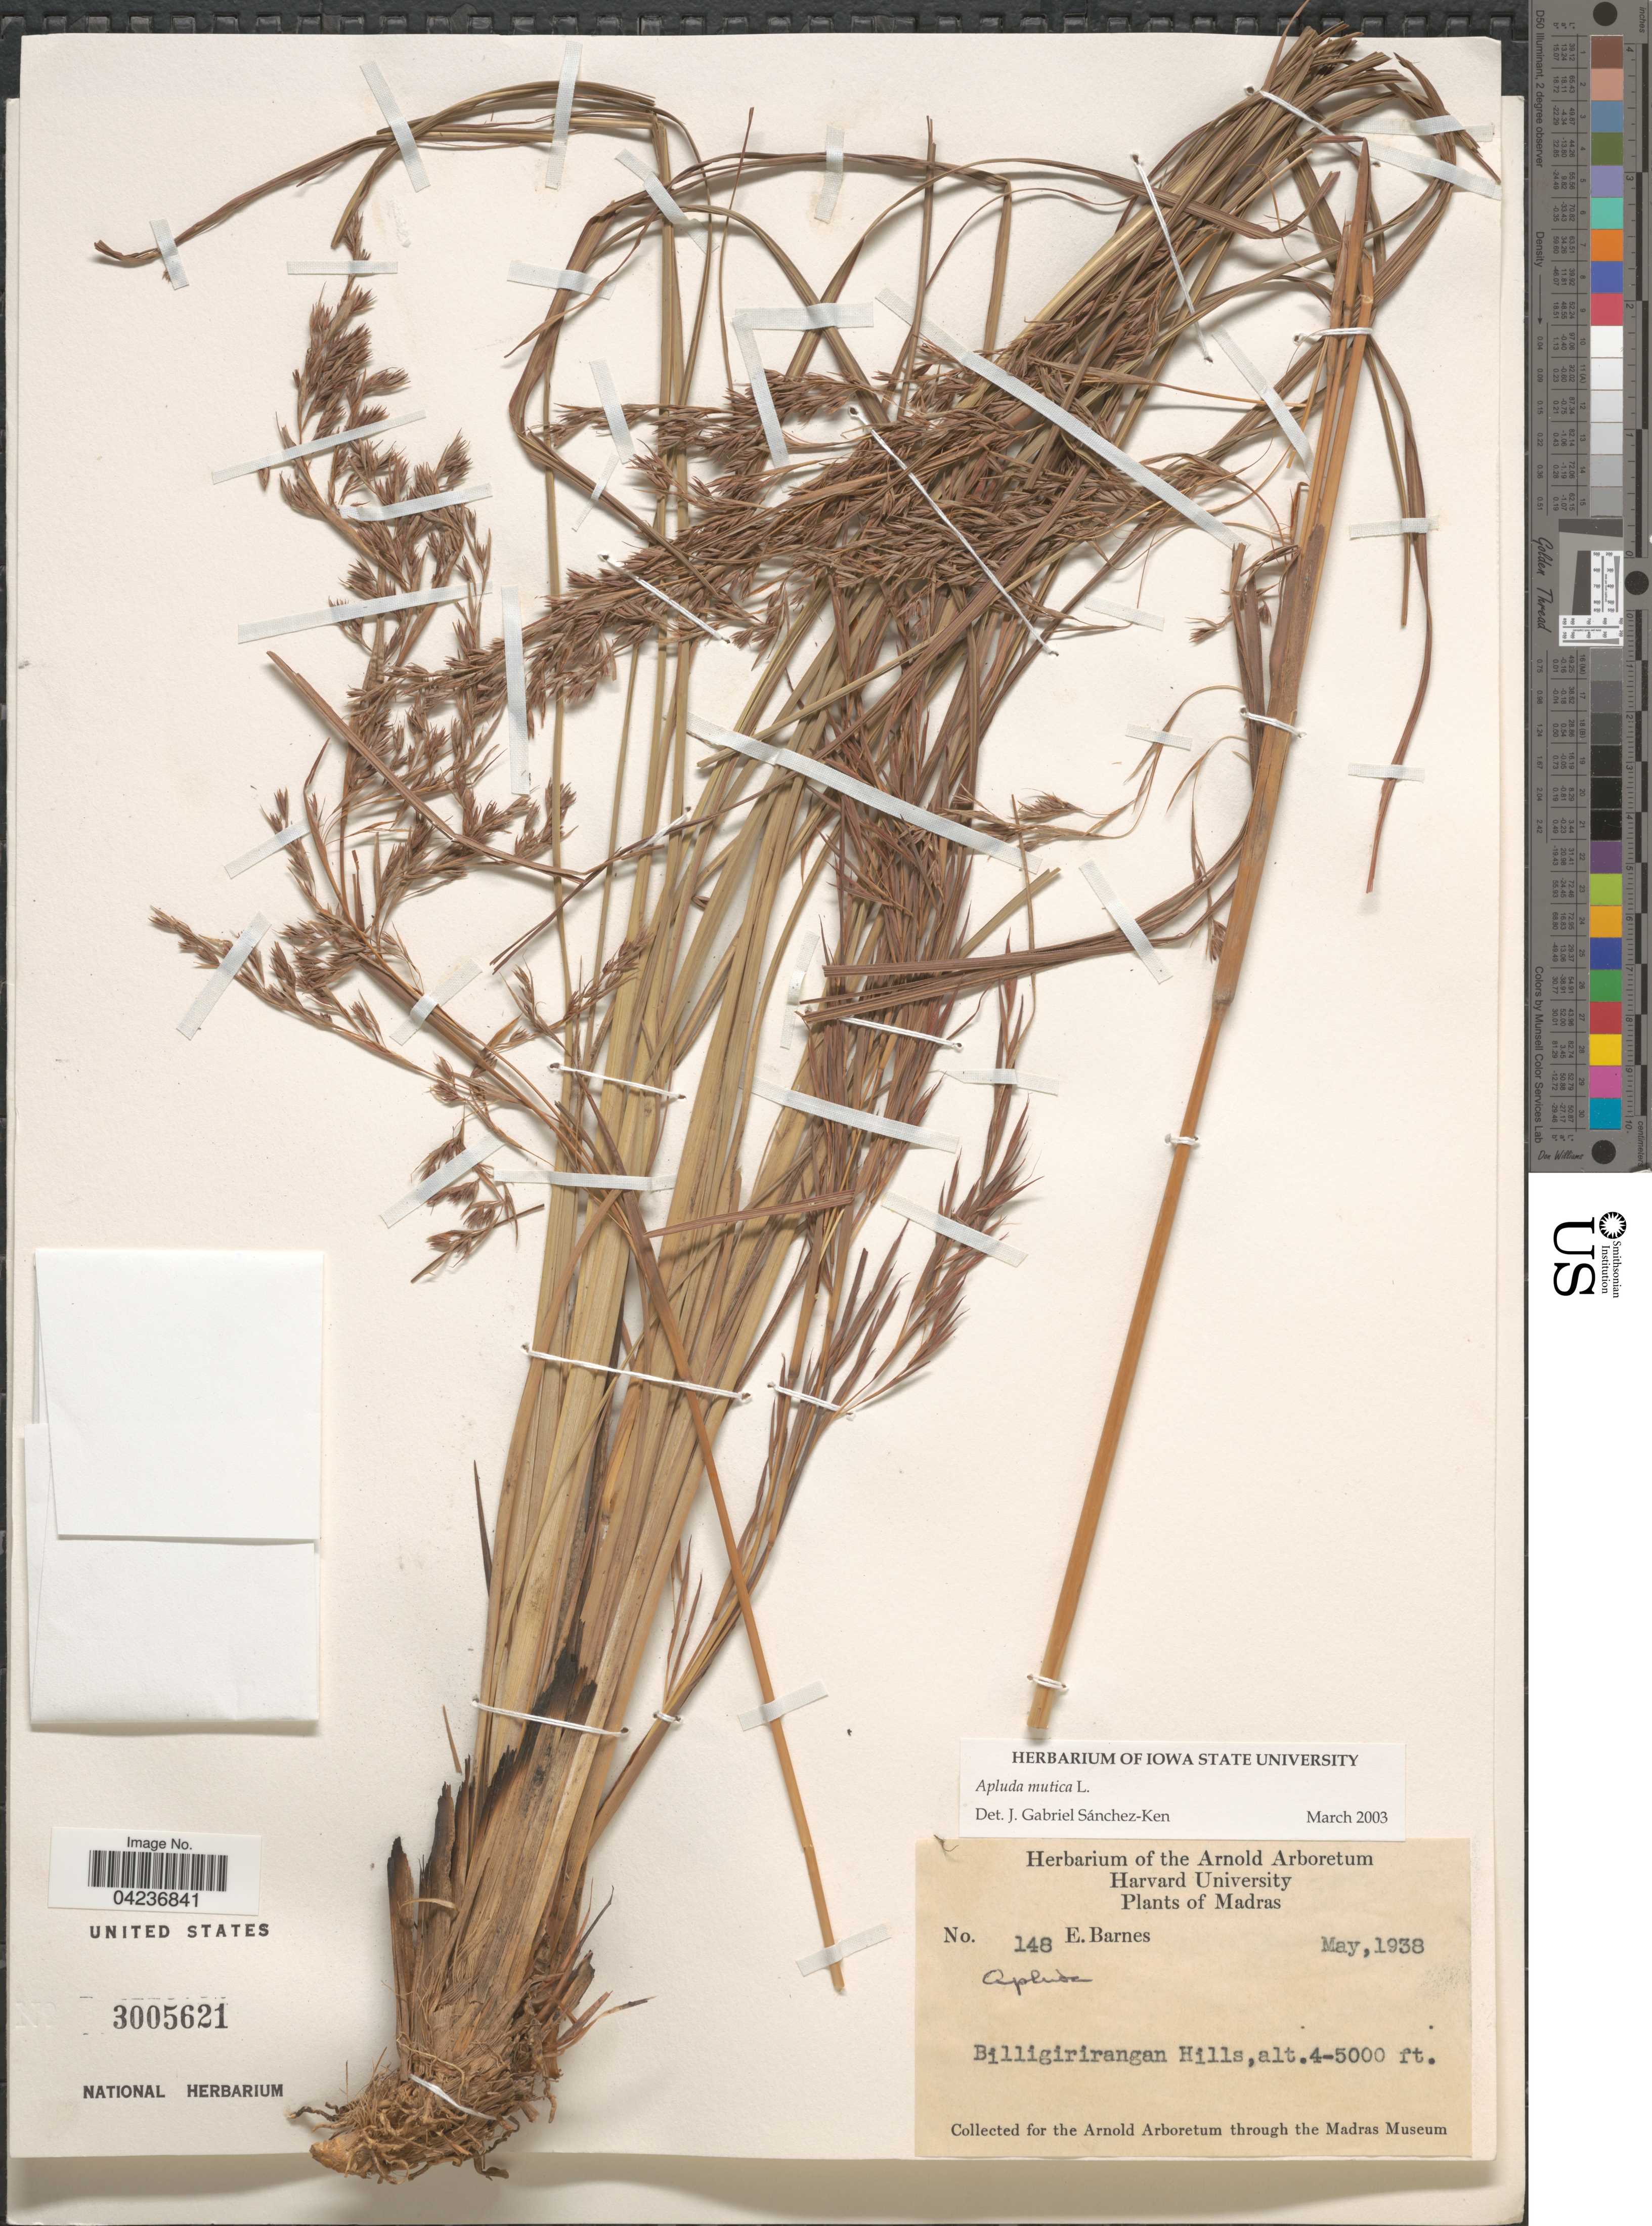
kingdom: Plantae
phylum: Tracheophyta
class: Liliopsida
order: Poales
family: Poaceae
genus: Apluda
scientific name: Apluda mutica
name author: L.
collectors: E. Barnes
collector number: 148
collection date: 1938-05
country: India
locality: Madras. Billigirirangan Hills.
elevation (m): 1219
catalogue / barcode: US 3005621